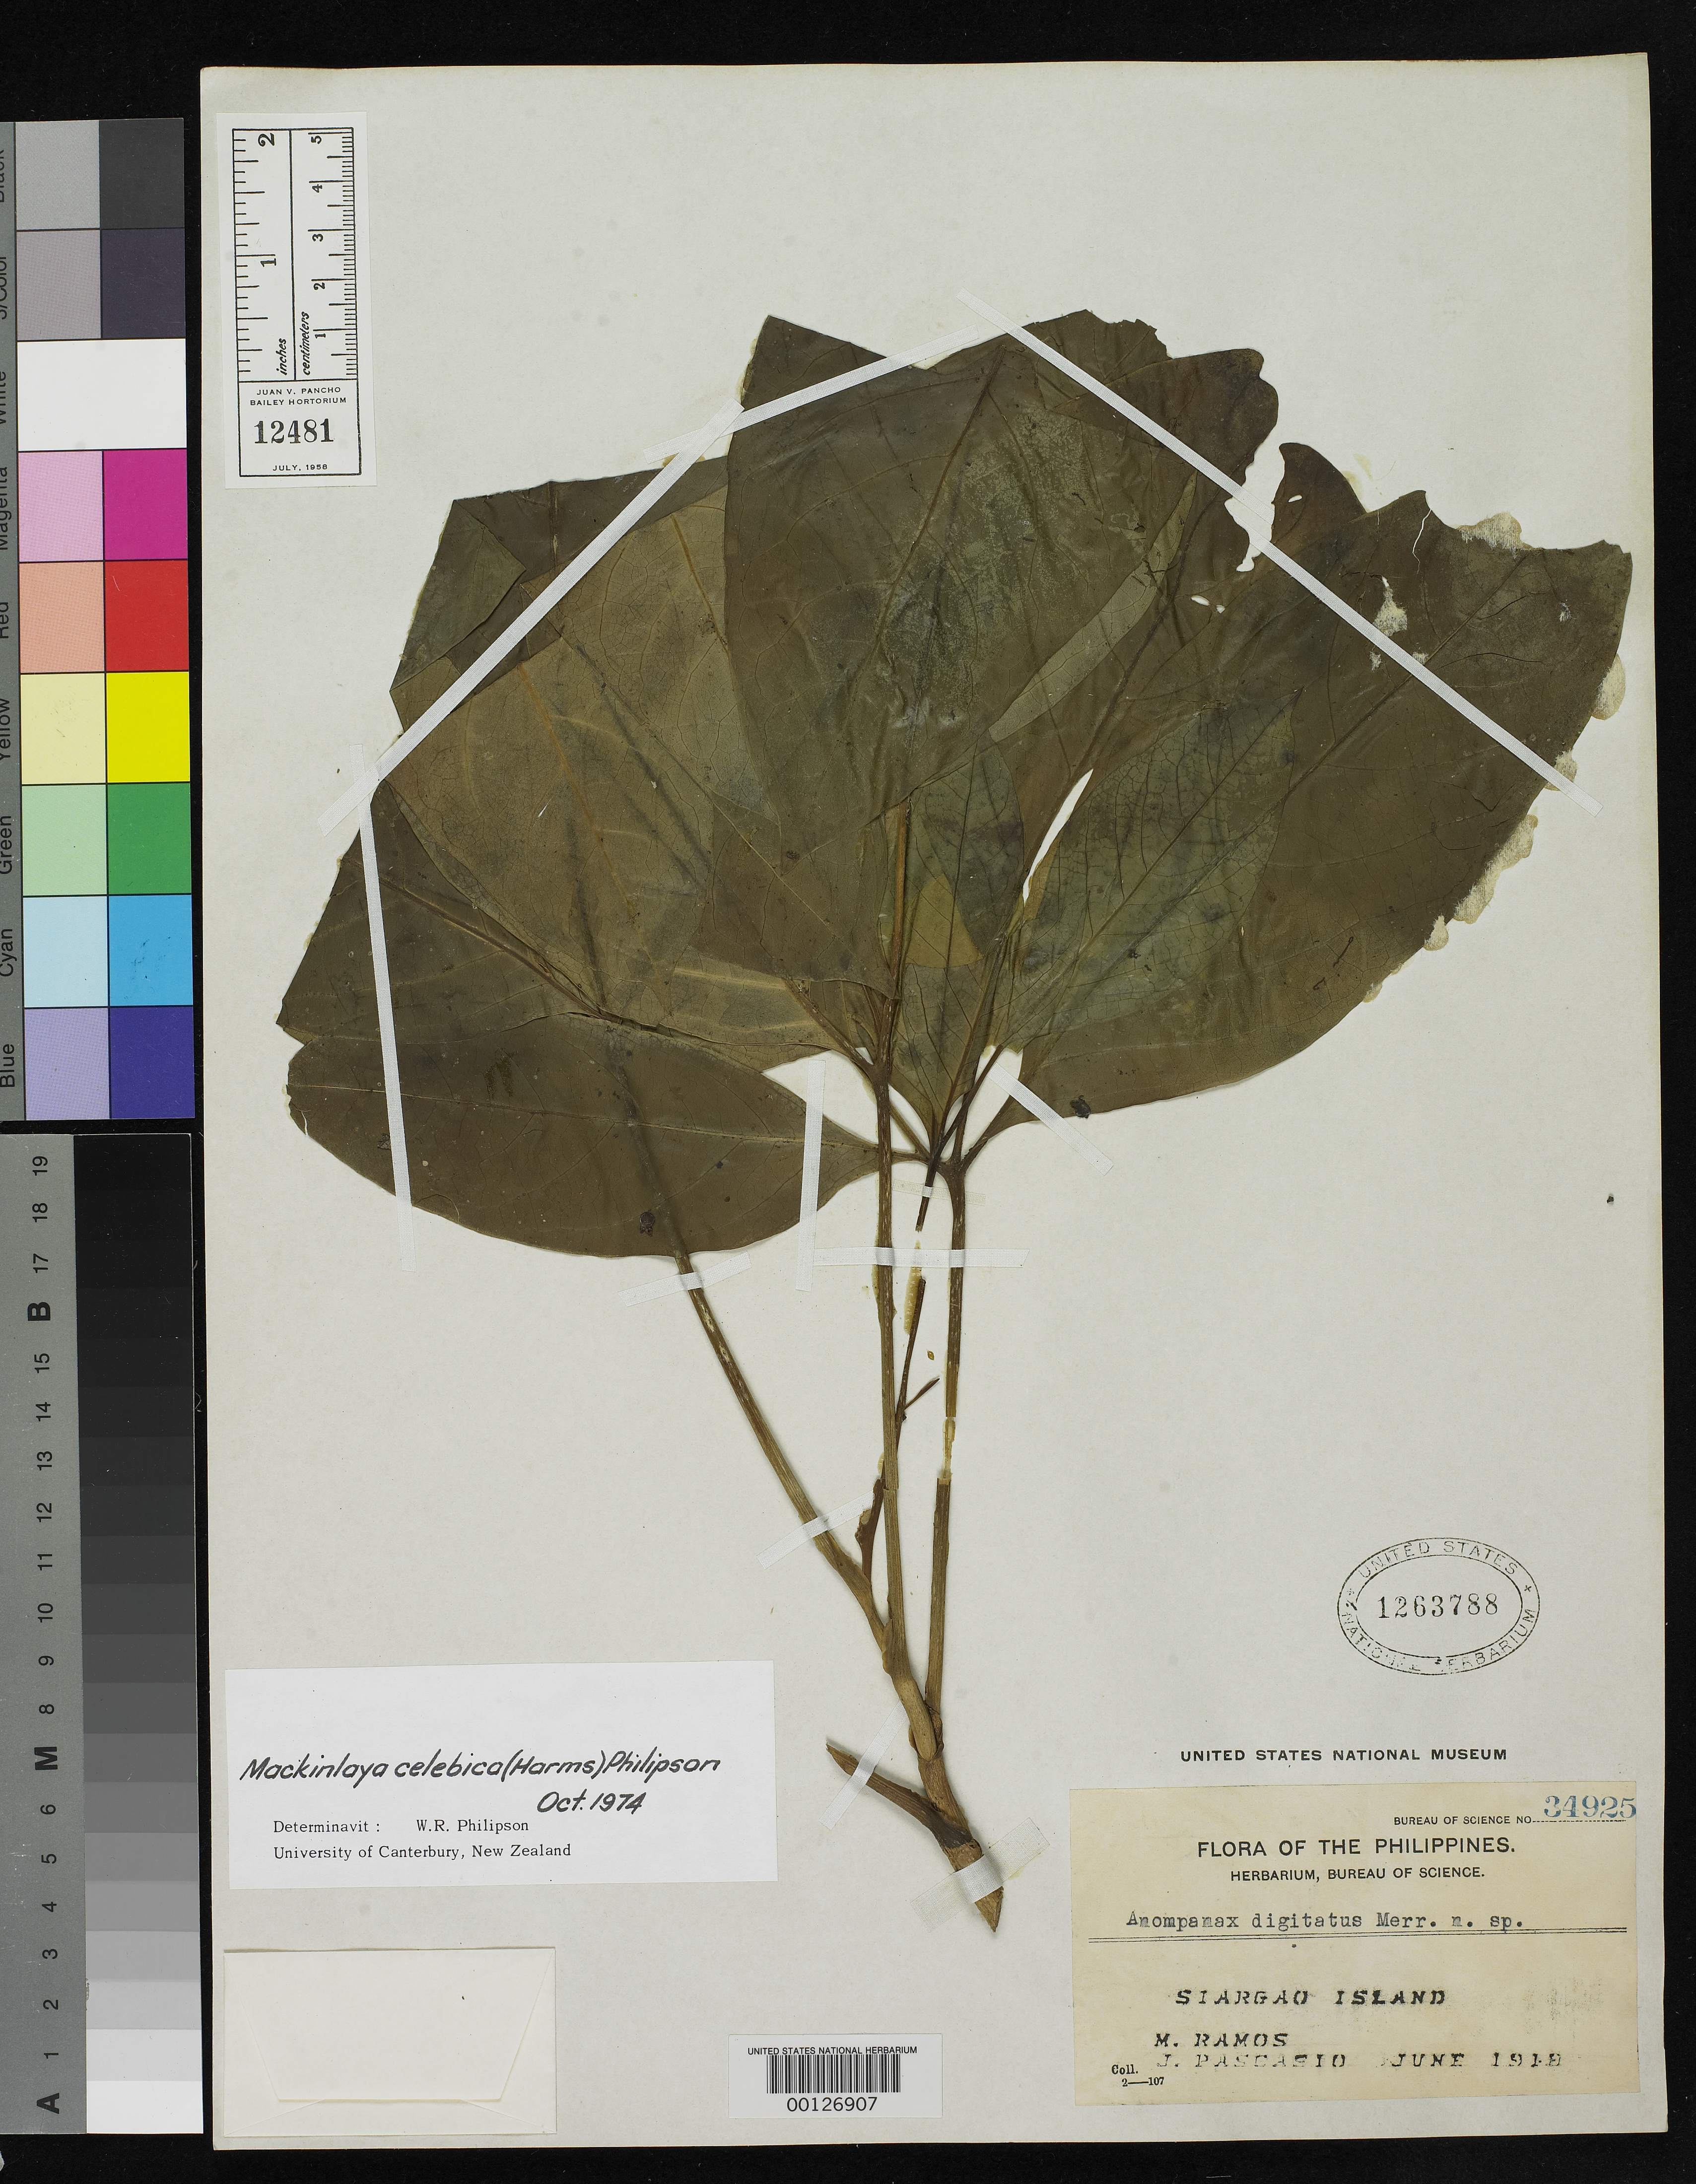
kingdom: Plantae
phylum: Tracheophyta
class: Magnoliopsida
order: Apiales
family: Apiaceae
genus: Anomopanax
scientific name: Anomopanax digitatus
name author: Merr.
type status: Isotype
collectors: M. Ramos & J. Pascasio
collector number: Bur. Sci. 34925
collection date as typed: Jun 1919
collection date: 1919-06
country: Philippines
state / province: Caraga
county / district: Surigao del Norte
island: Siargao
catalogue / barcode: US 1263788